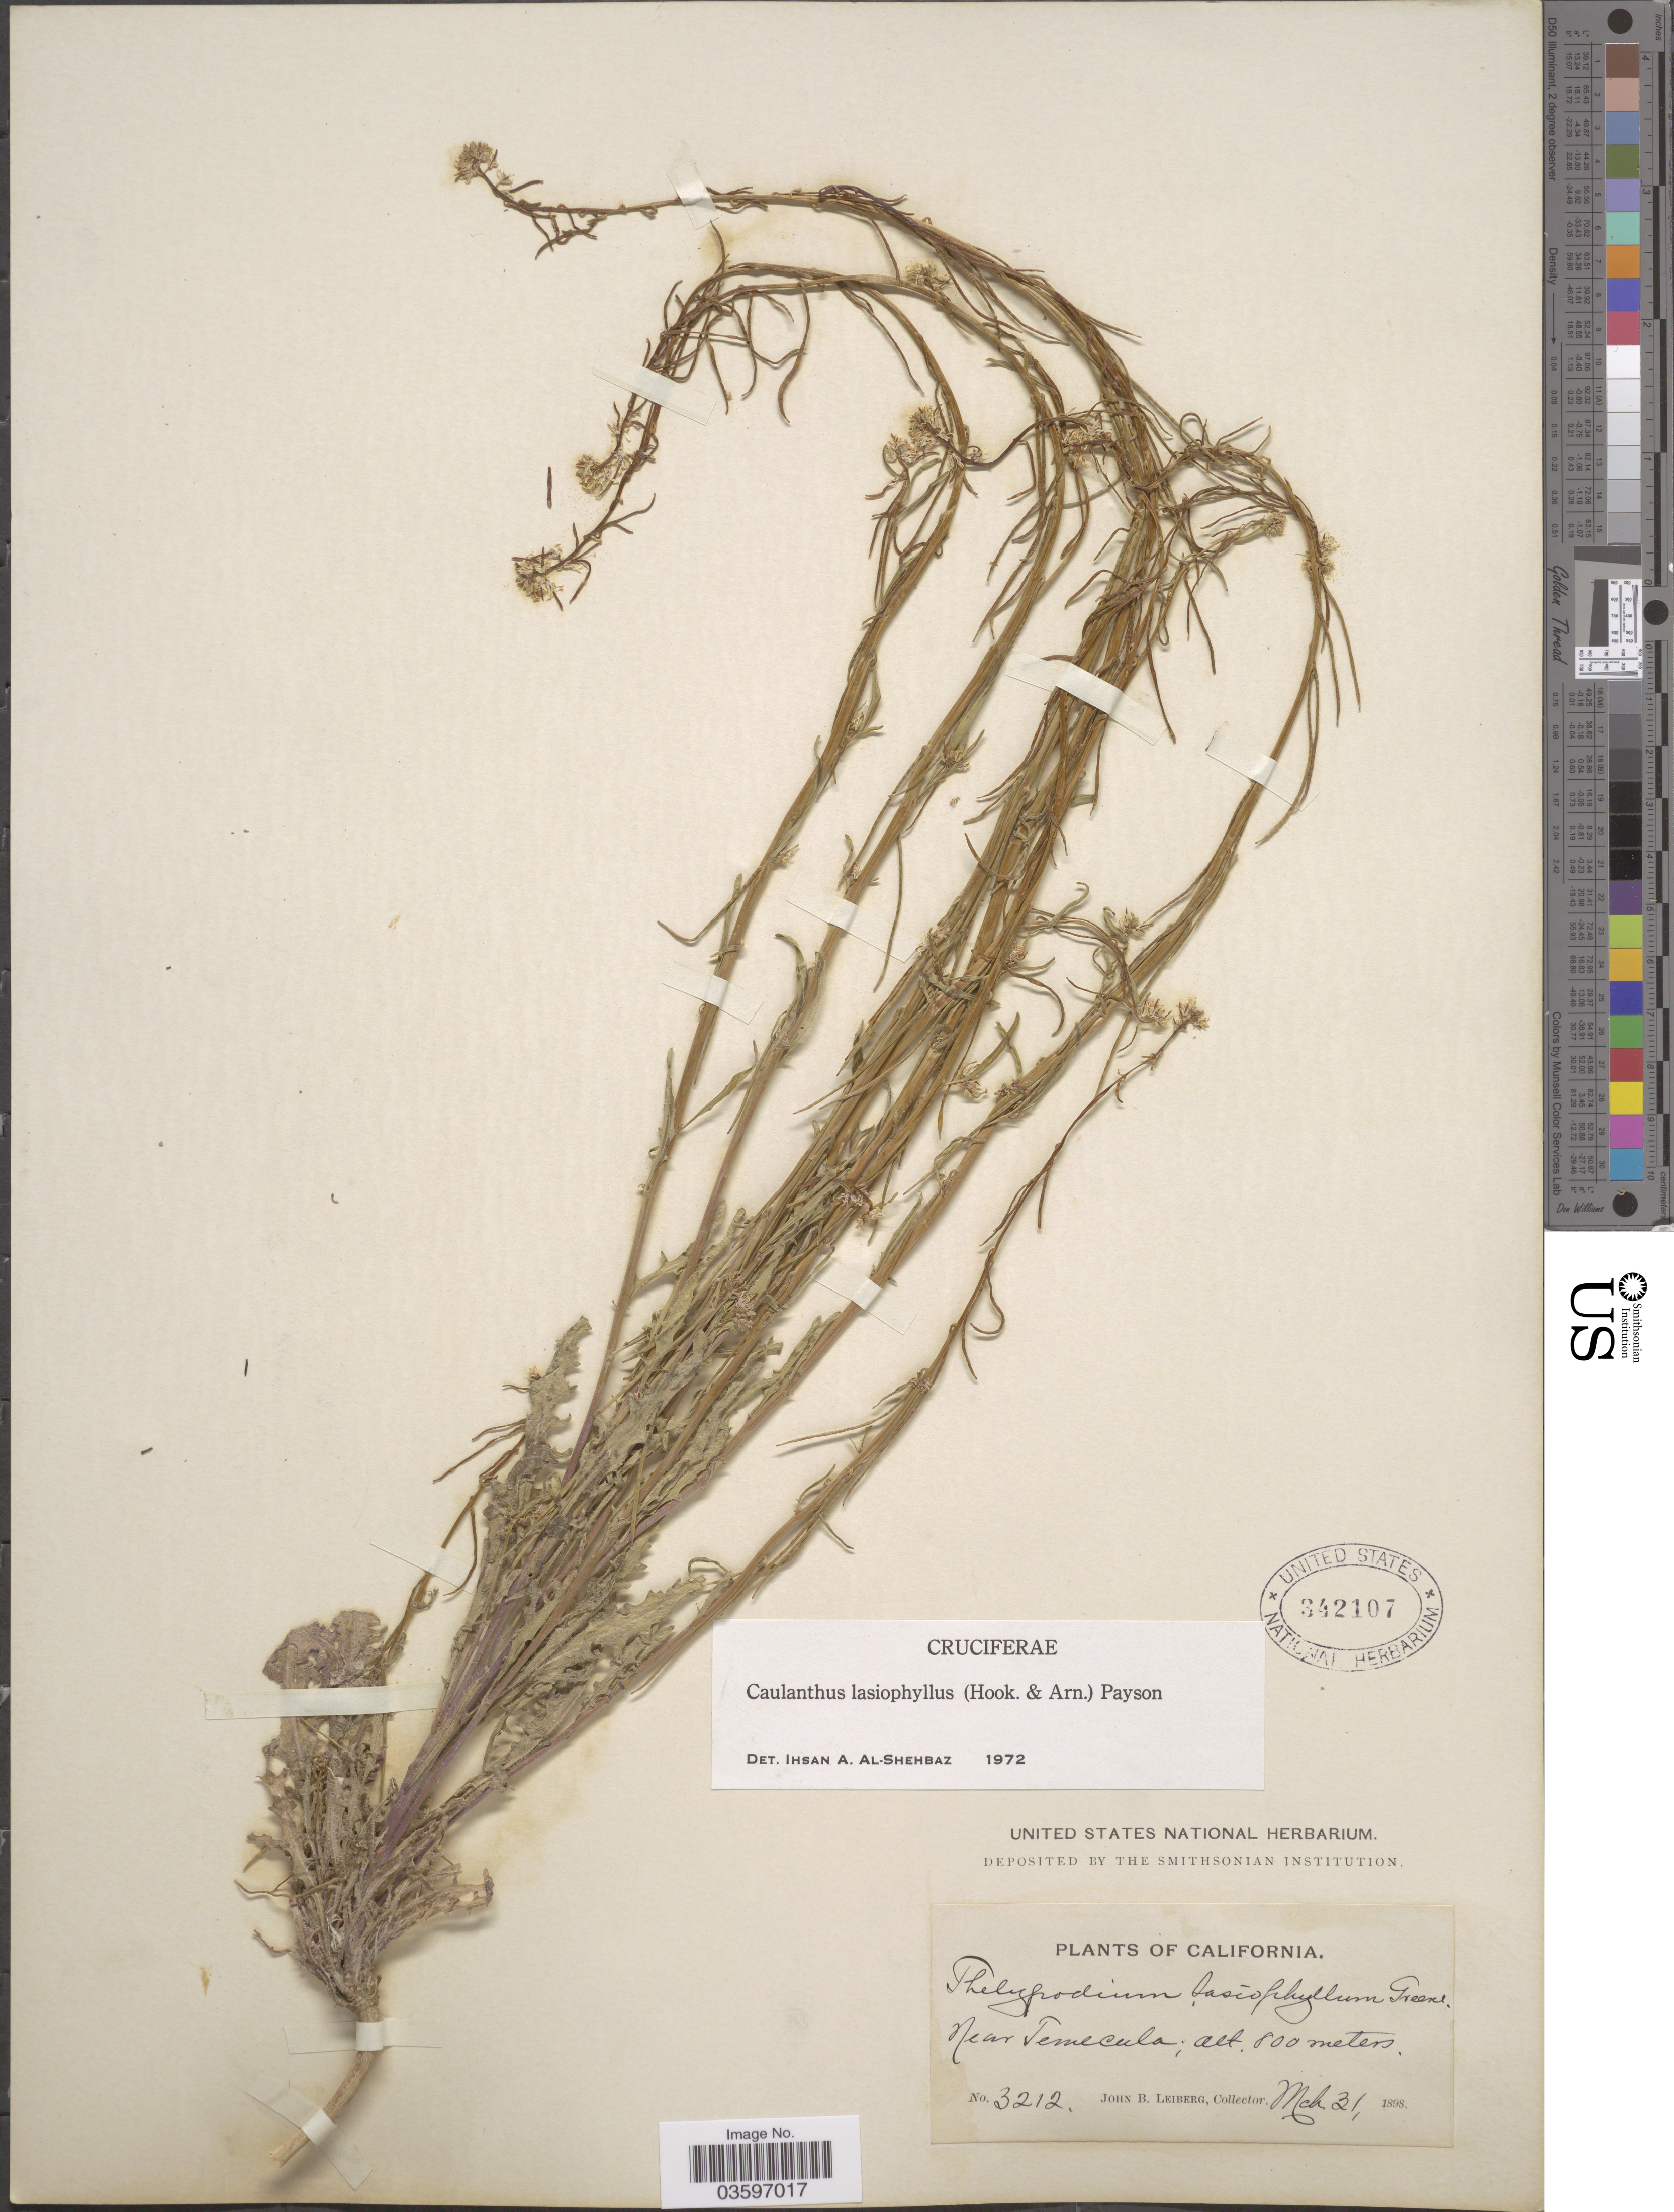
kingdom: Plantae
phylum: Tracheophyta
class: Magnoliopsida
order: Brassicales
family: Brassicaceae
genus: Caulanthus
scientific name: Caulanthus lasiophyllus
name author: (Hook. & Arn.) Payson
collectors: J. B. Leiberg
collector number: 3212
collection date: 1898-03-31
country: United States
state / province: California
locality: Near Temecula.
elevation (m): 800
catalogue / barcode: US 342107